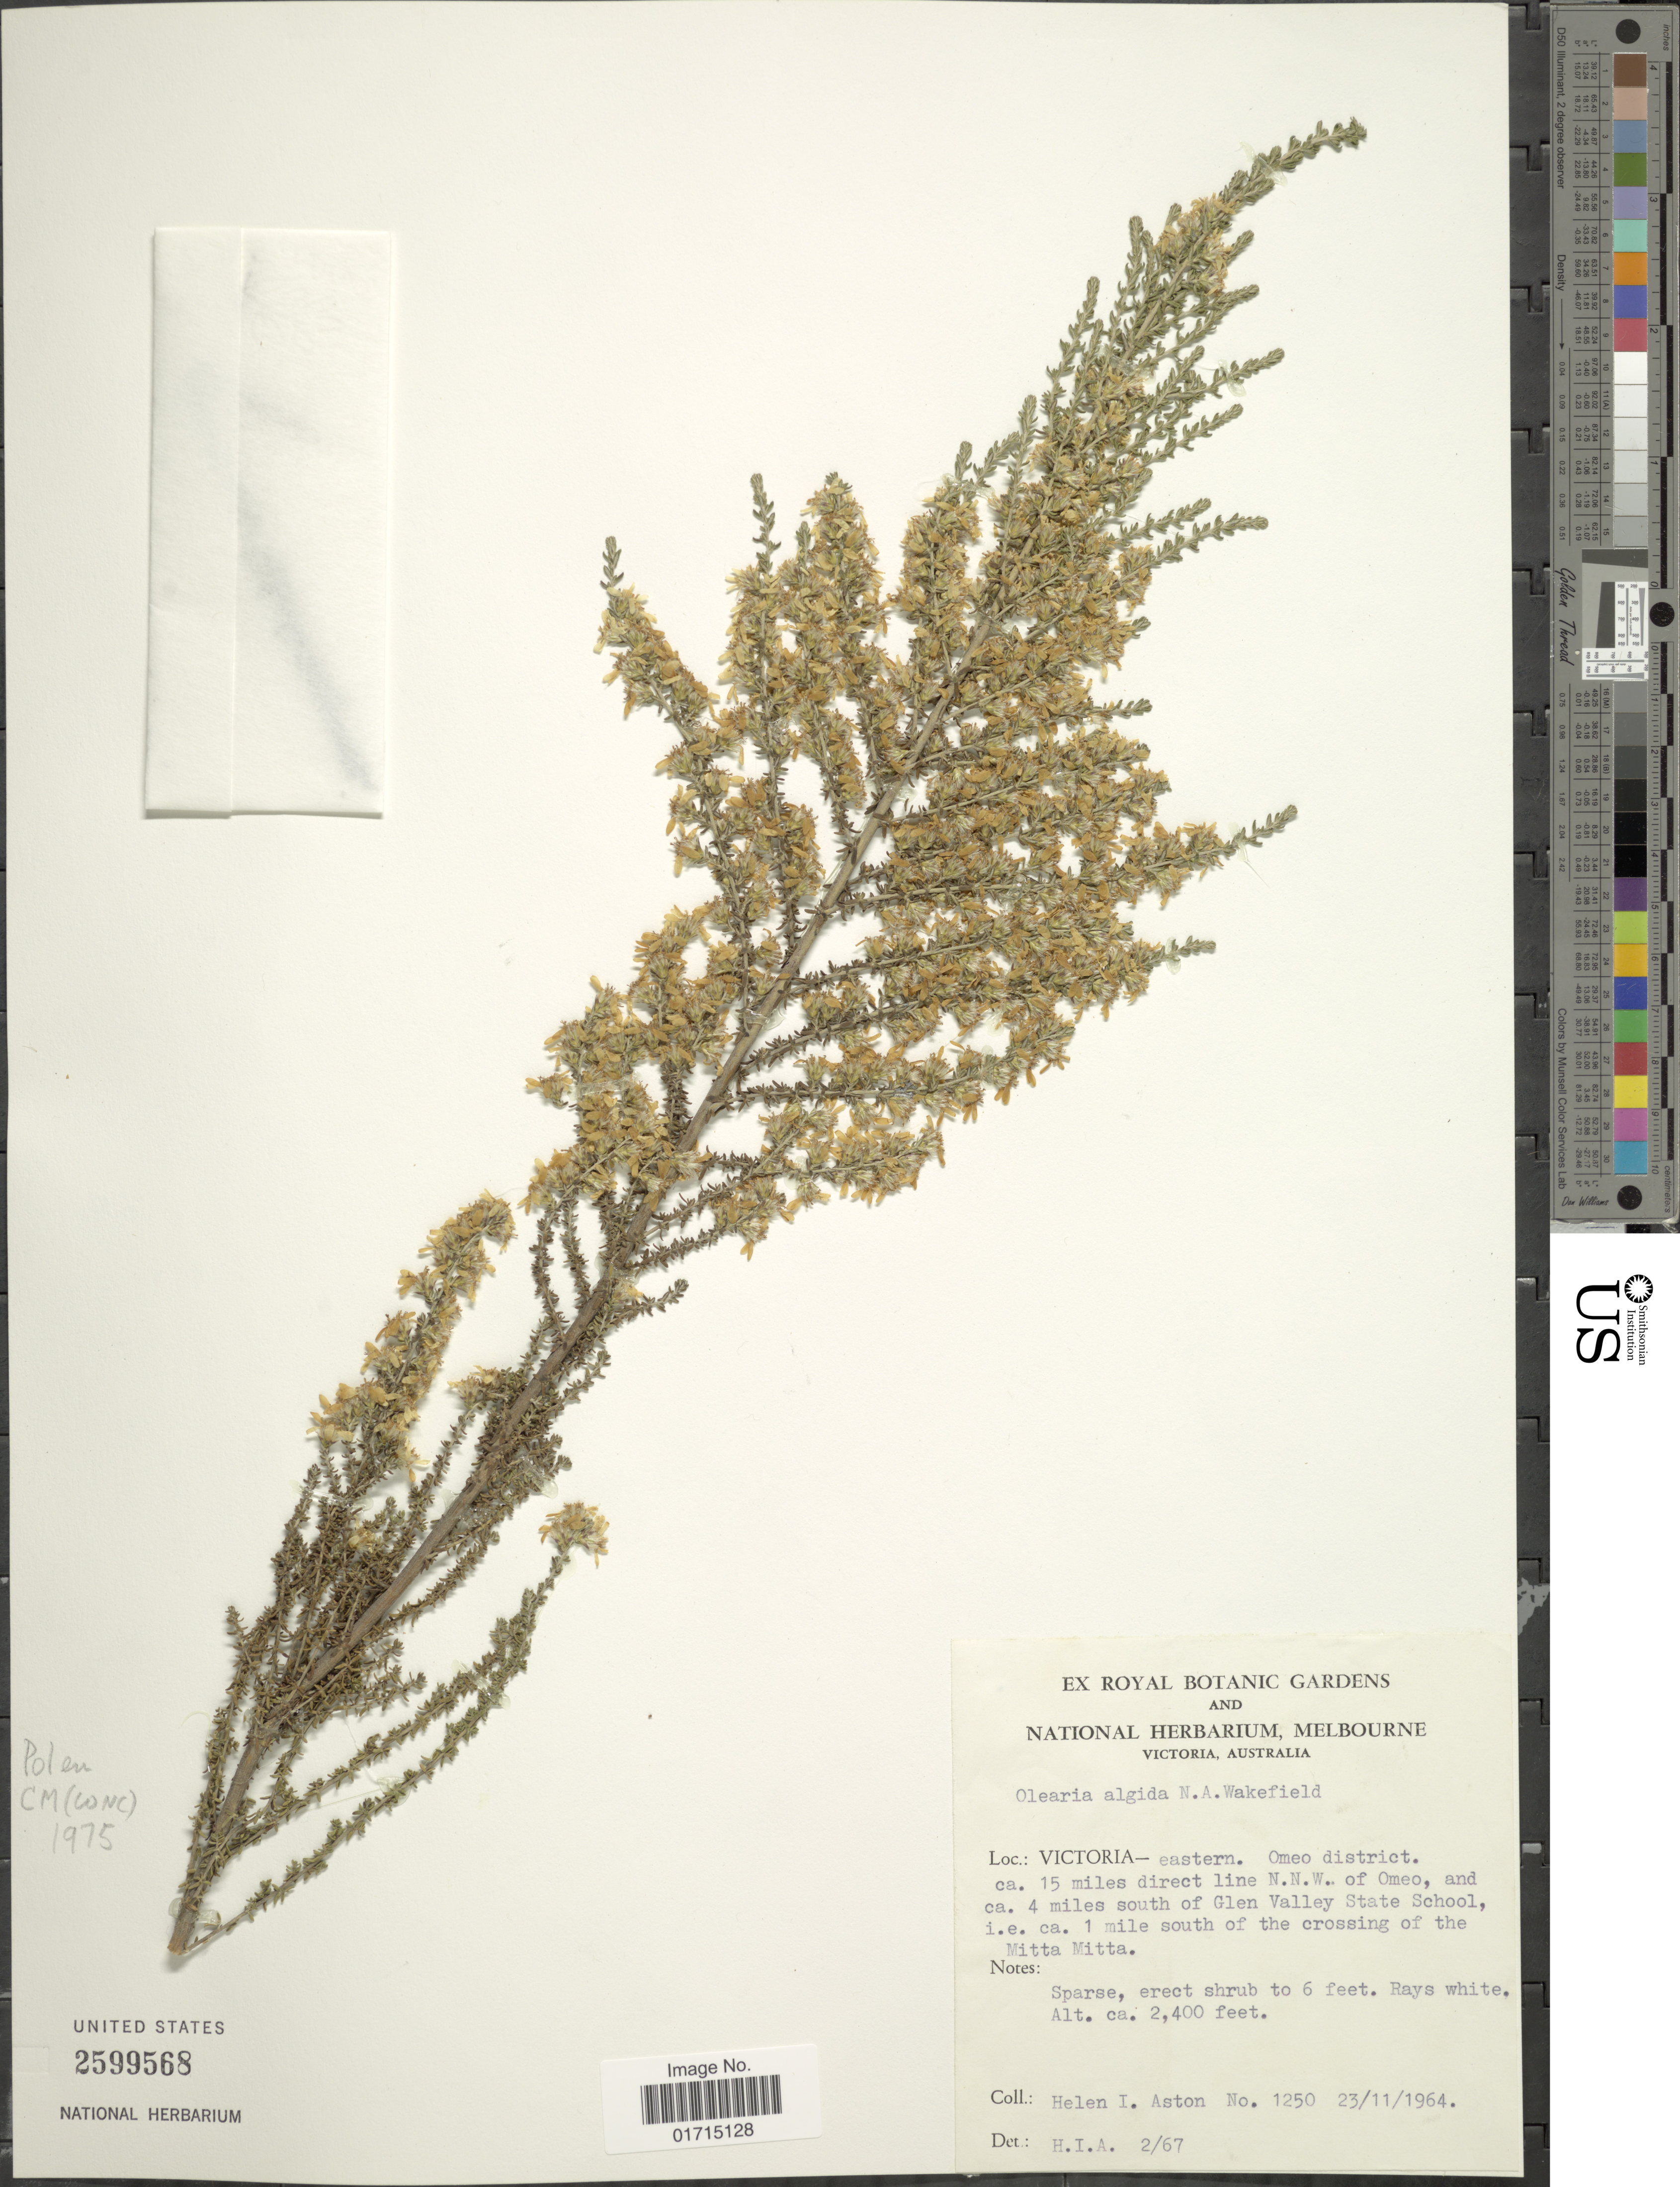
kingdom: Plantae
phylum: Tracheophyta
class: Magnoliopsida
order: Asterales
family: Asteraceae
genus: Olearia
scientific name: Olearia algida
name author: N.A. Wakef.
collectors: H. I. Aston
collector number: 1250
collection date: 1964-11-23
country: Australia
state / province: Victoria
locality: Victoria-eastern. omeo district. ca. 15 miles direct line N.N.W. of Omeo, and ca. 4 miles south of Glen Valley State School. i. e. ca. 1 mile south of the crossing of the Mitta Mitta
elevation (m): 732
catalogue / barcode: US 2599568